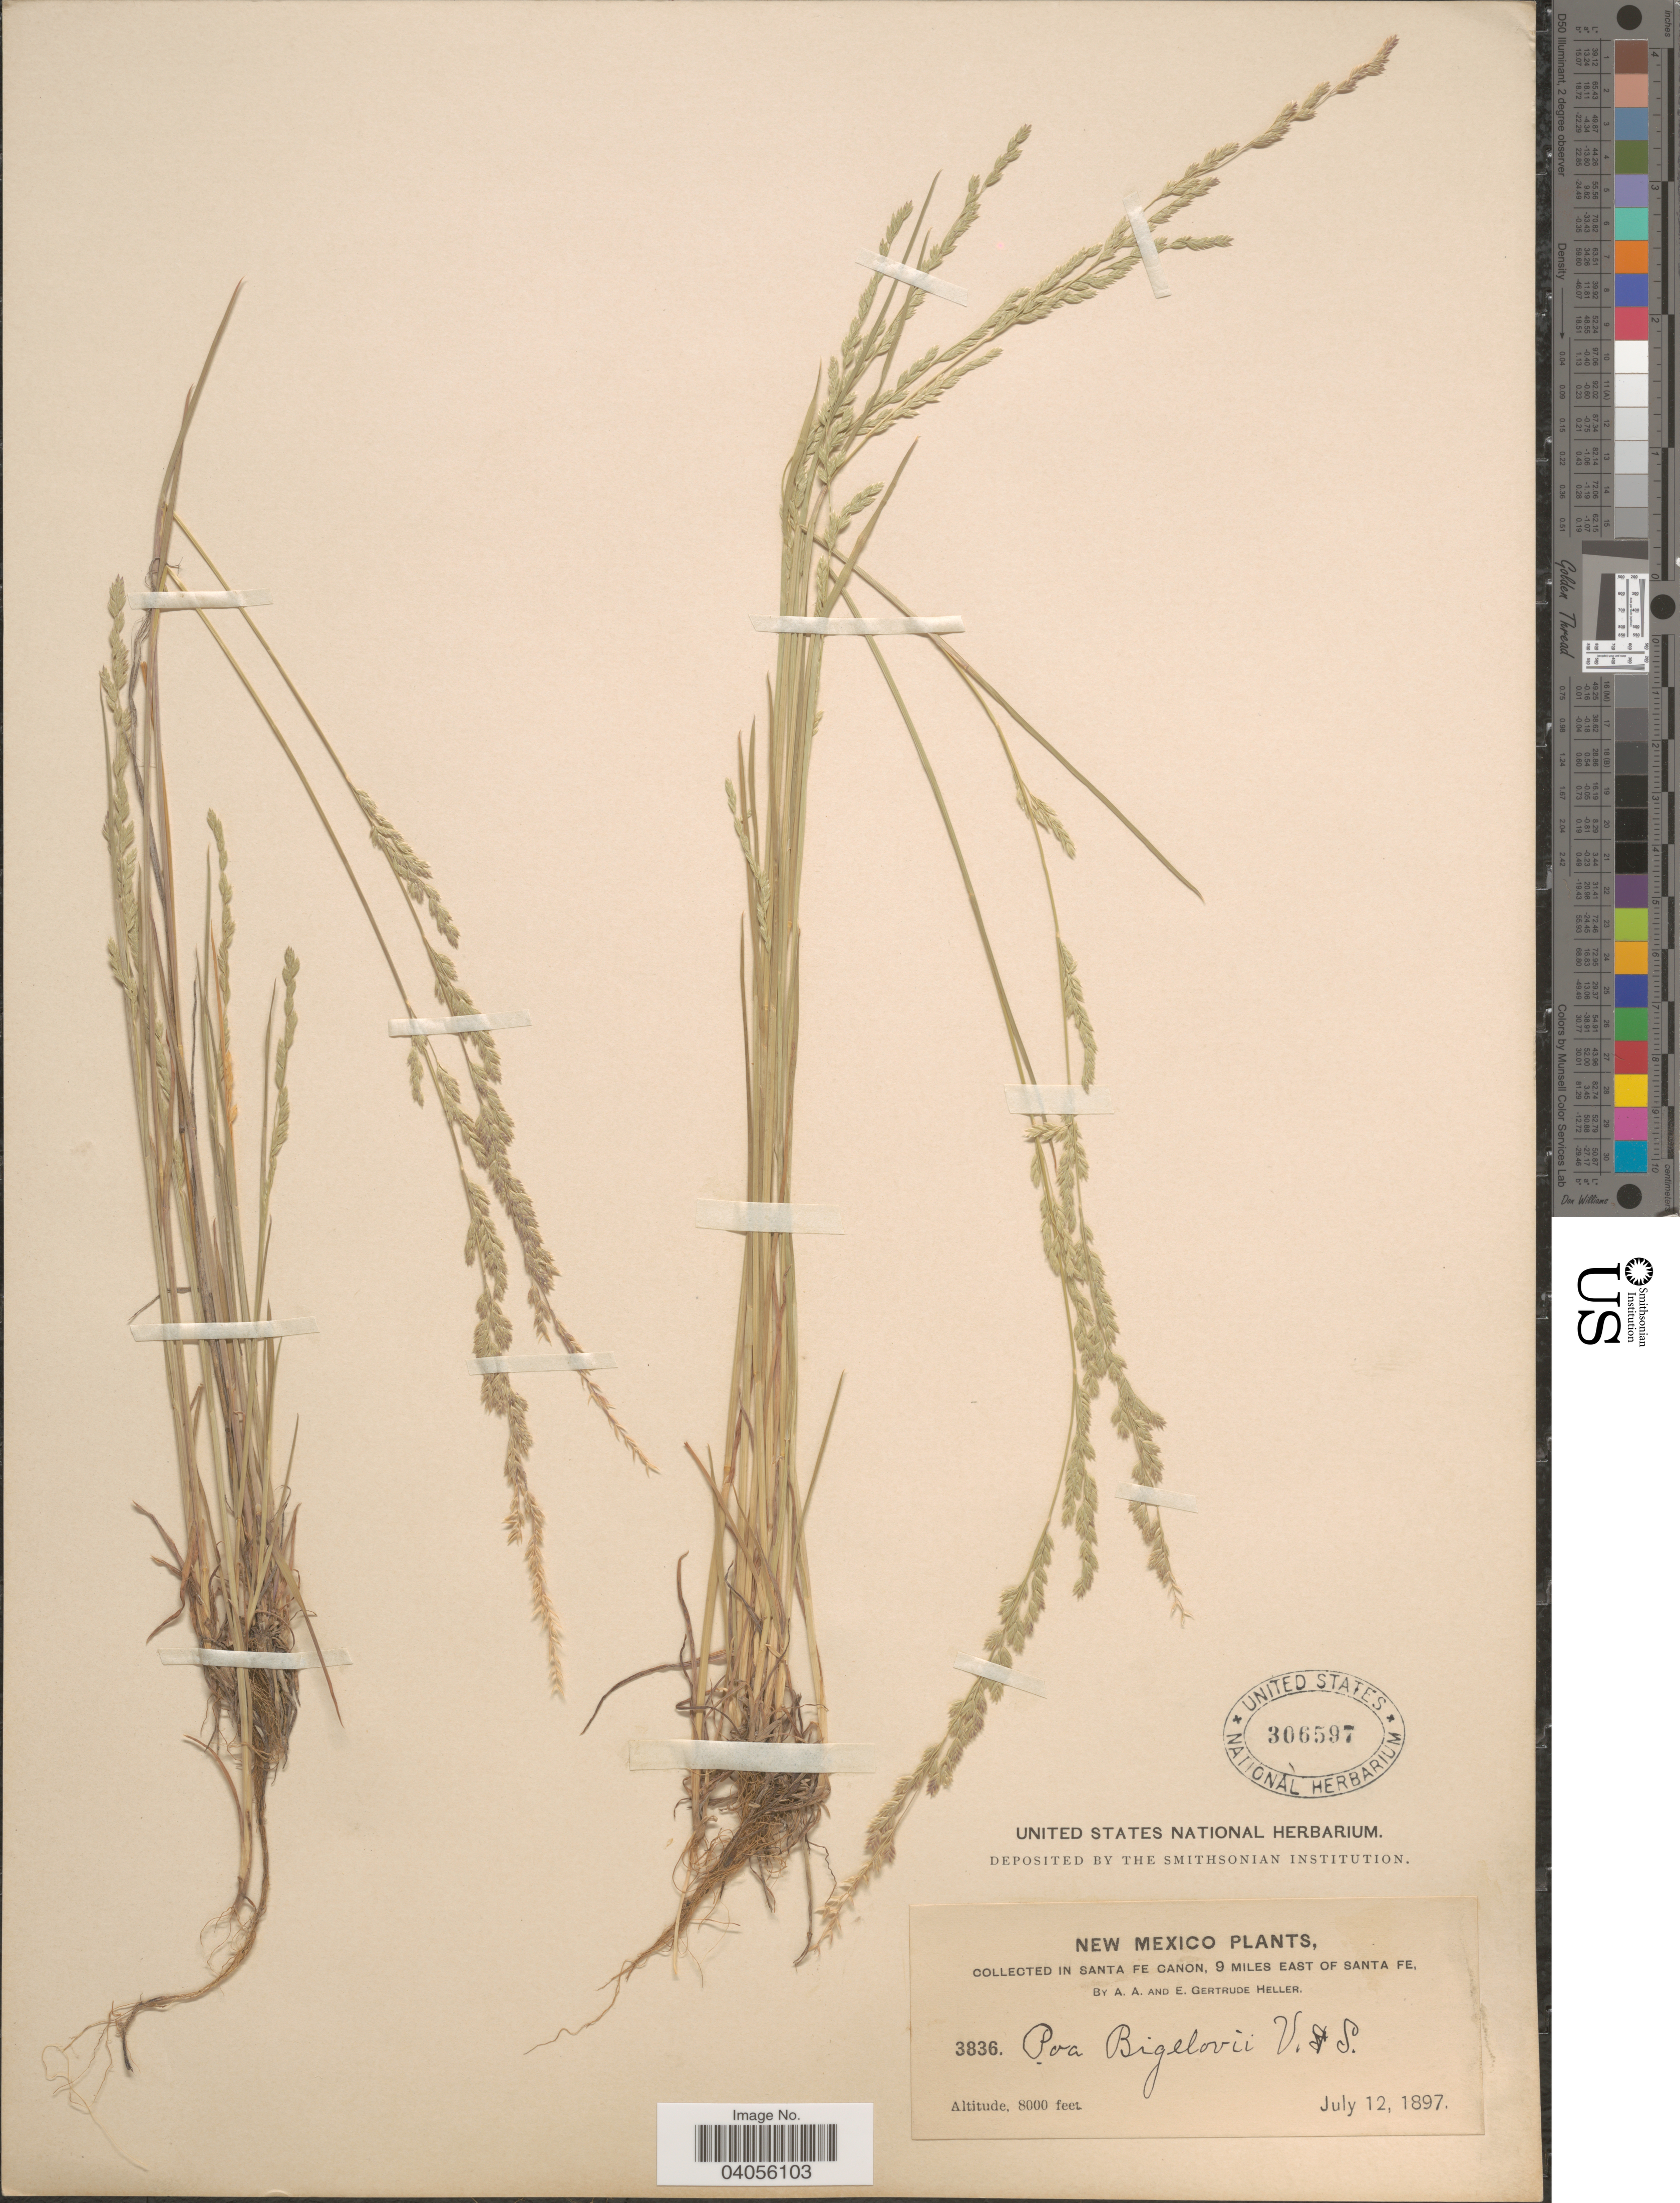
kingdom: Plantae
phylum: Tracheophyta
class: Liliopsida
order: Poales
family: Poaceae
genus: Poa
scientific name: Poa bigelovii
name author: Vasey & Scribn.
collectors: A. A. Heller & E. G. Heller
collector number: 3836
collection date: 1897-07-12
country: United States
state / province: New Mexico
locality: In Santa Fe Canon, 9 miles East of Santa Fe.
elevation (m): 2438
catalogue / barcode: US 306597